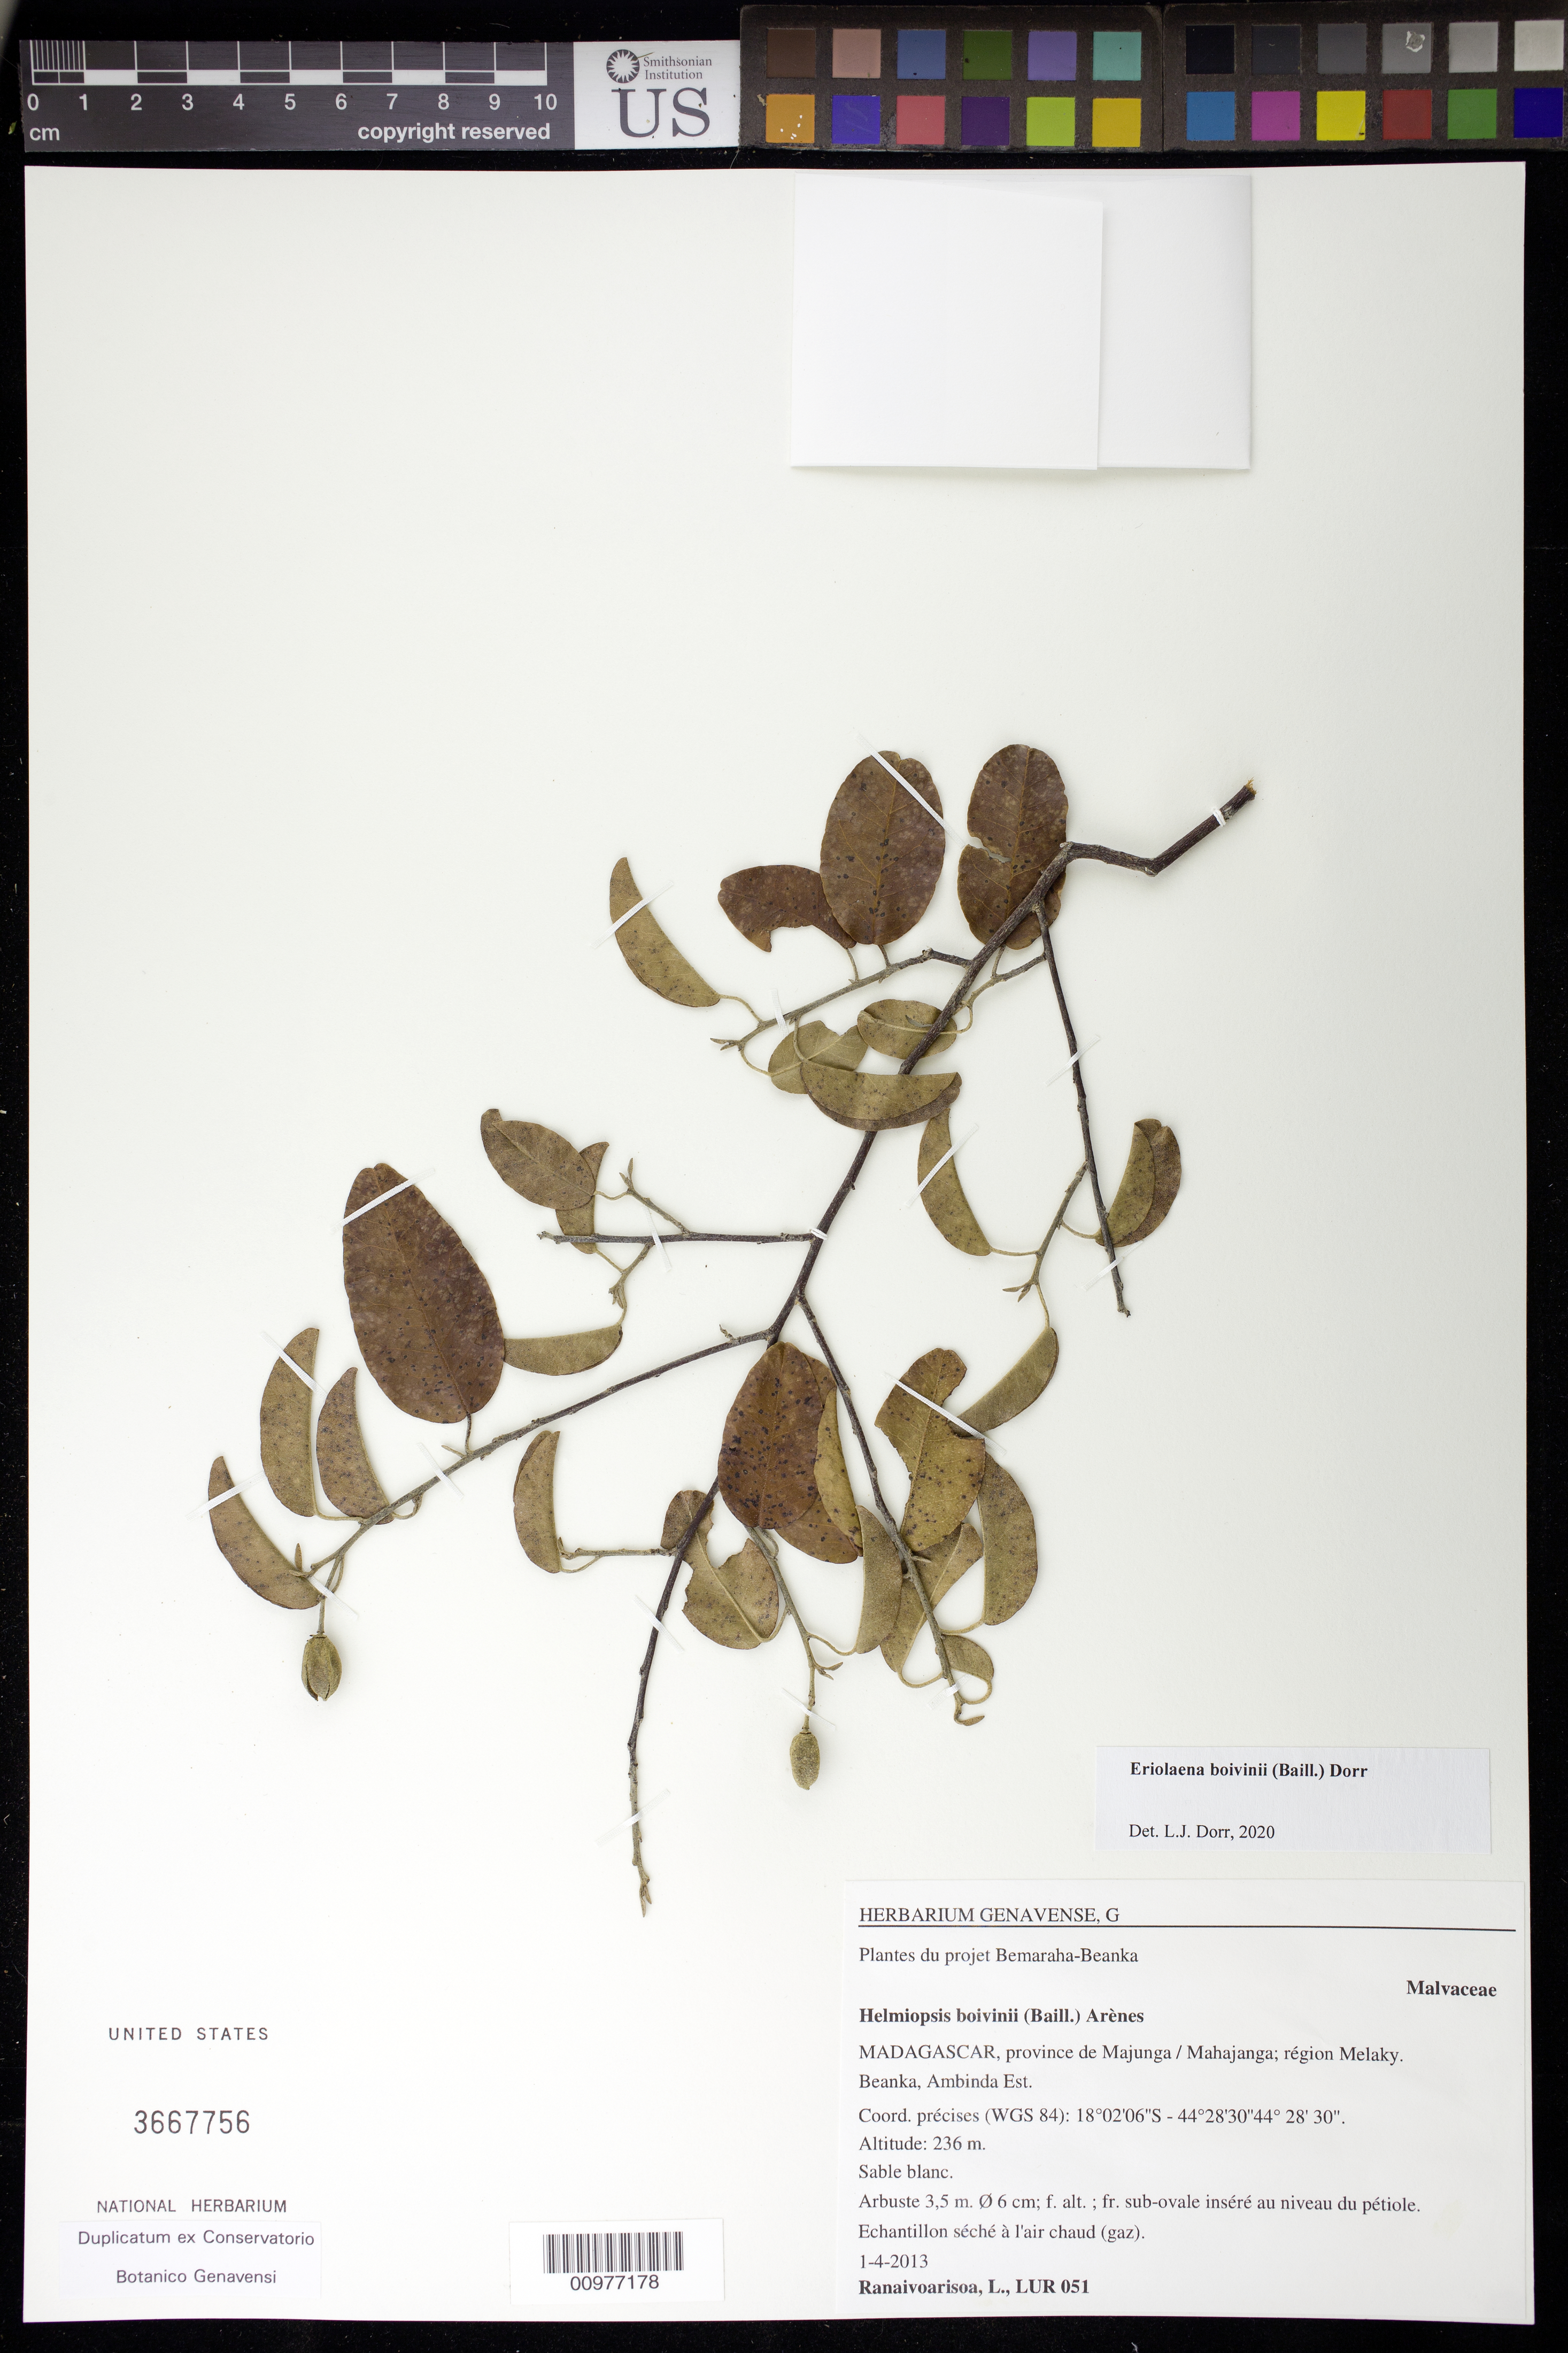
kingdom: Plantae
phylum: Tracheophyta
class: Magnoliopsida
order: Malvales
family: Malvaceae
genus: Eriolaena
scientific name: Eriolaena boivinii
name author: (Baill.) Dorr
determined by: Dorr, L. J., (BOT), Smithsonian Institution - National Museum of Natural History (UNITED STATES)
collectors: L. Ranaivoarisoa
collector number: LUR 051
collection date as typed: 1-4-2013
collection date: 2013-04-01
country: Madagascar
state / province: Melaky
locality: region Melaky. Ambinda Est. Beanka.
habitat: sable blanc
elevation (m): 236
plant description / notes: echantillon seche a l'air chaud (gaz)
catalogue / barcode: US 3667756